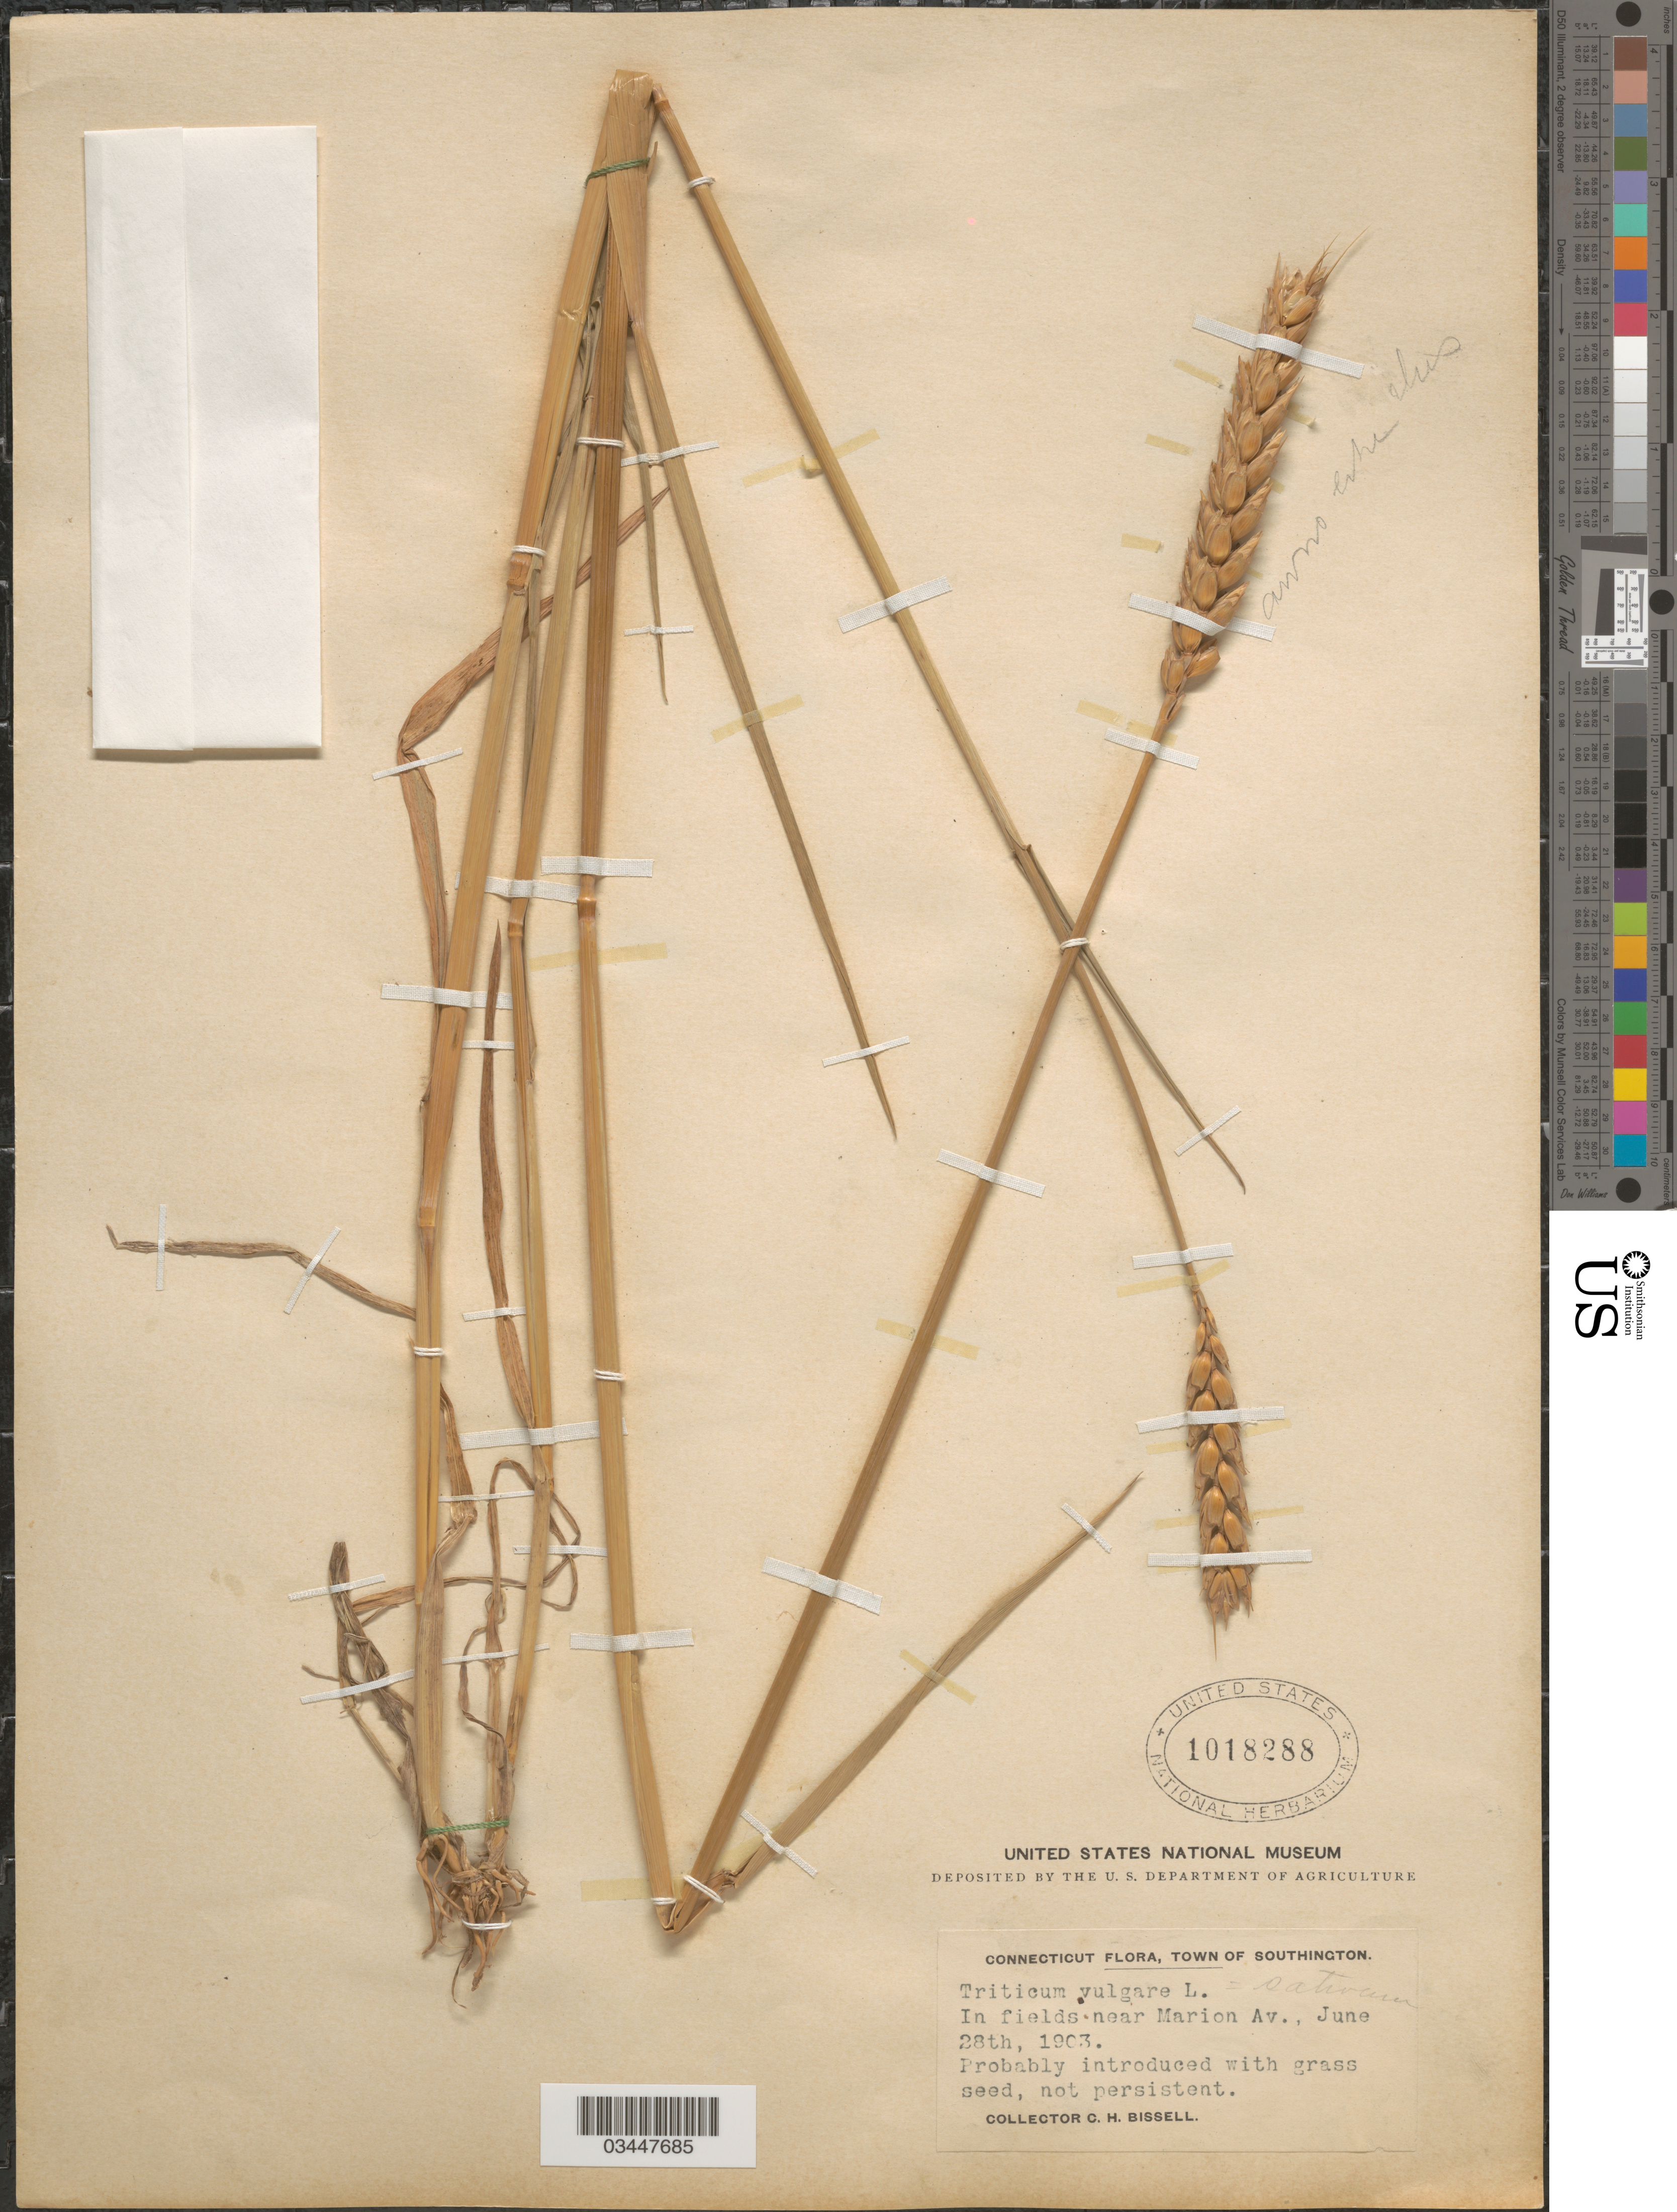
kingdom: Plantae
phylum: Tracheophyta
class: Liliopsida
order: Poales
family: Poaceae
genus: Triticum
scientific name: Triticum polonicum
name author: L.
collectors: C. Bissell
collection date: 1903-06-28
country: United States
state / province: Connecticut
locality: Town of Southington. In field near Marion Av.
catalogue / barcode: US 1018288